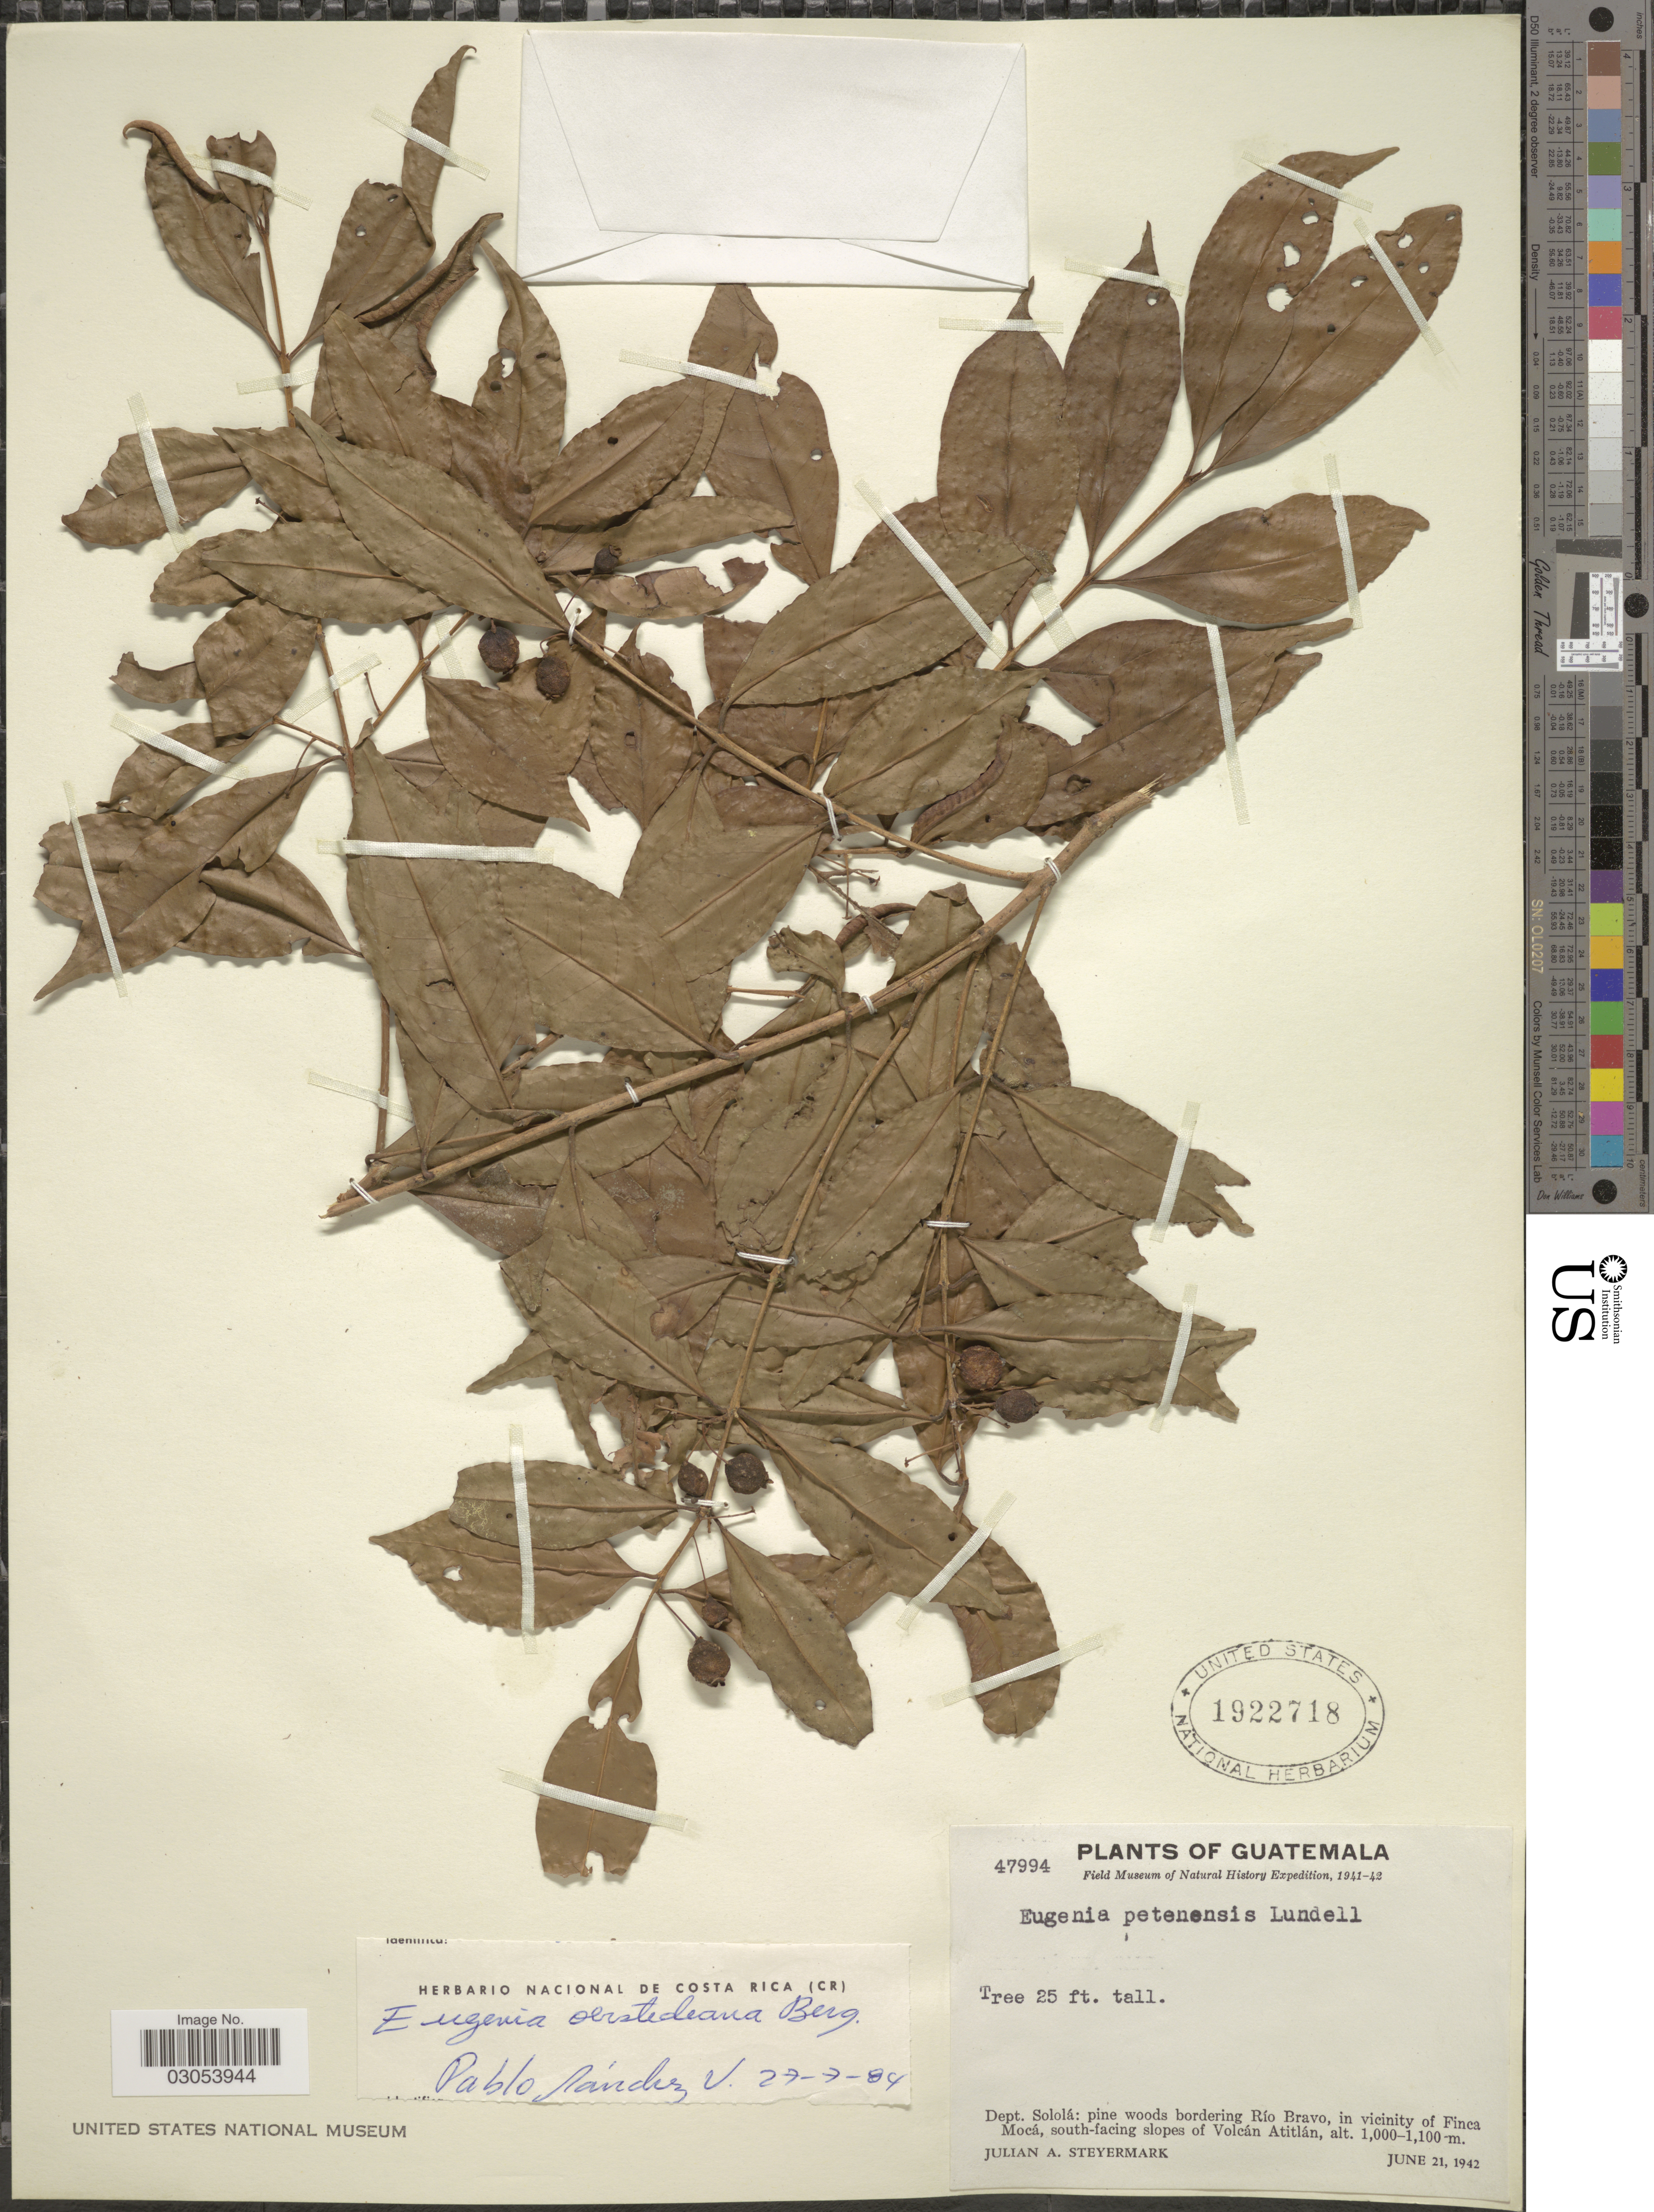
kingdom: Plantae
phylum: Tracheophyta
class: Magnoliopsida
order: Myrtales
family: Myrtaceae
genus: Eugenia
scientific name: Eugenia oerstediana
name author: O. Berg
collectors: J. Steyermark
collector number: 47994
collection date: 1942-06-21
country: Guatemala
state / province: Sololá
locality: Dept. Sololá: pine woods bordering, Río Bravo, in vicinity of Finca Mocá, south-facing slopes of Volcán Atitlán.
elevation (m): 1000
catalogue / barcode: US 1922718